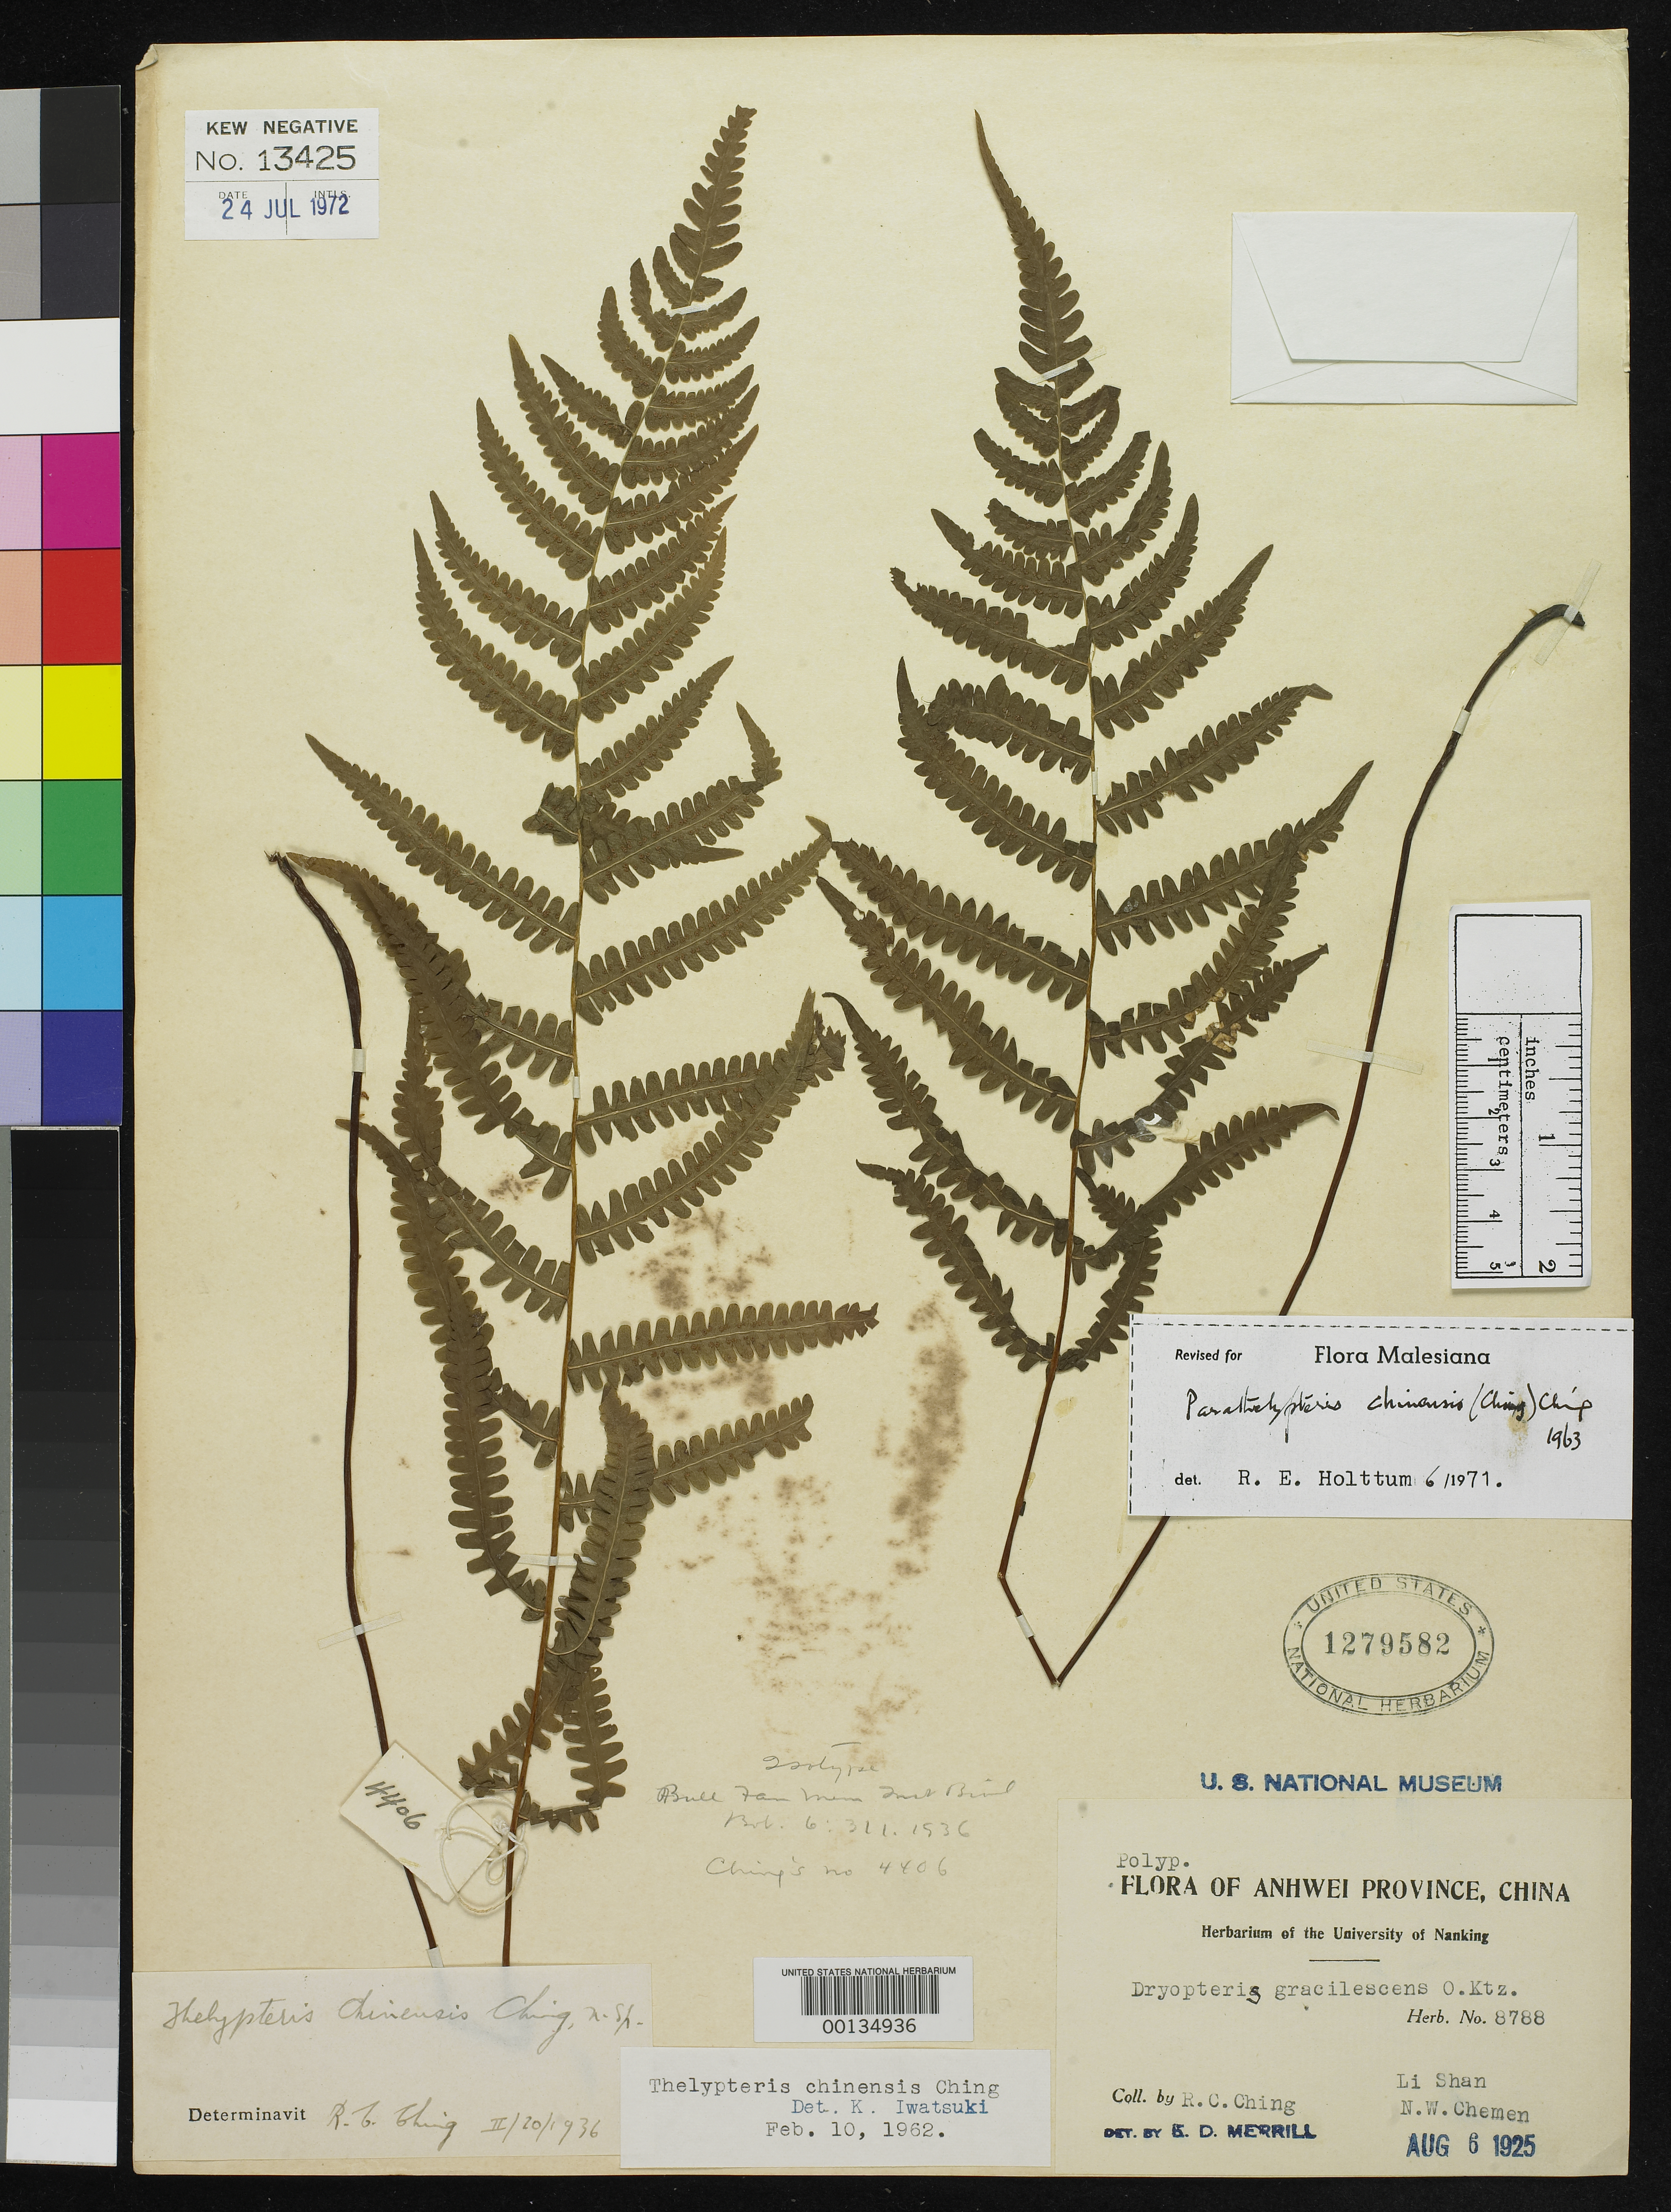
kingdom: Plantae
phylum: Tracheophyta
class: Polypodiopsida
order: Polypodiales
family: Thelypteridaceae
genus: Thelypteris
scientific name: Thelypteris chinensis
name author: Ching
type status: Type Collection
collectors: R. C. Ching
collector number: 8788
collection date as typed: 08 Aug 1925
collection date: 1925-08-08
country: China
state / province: Anhui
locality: Li Shan, NW Chemen.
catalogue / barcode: US 1279582